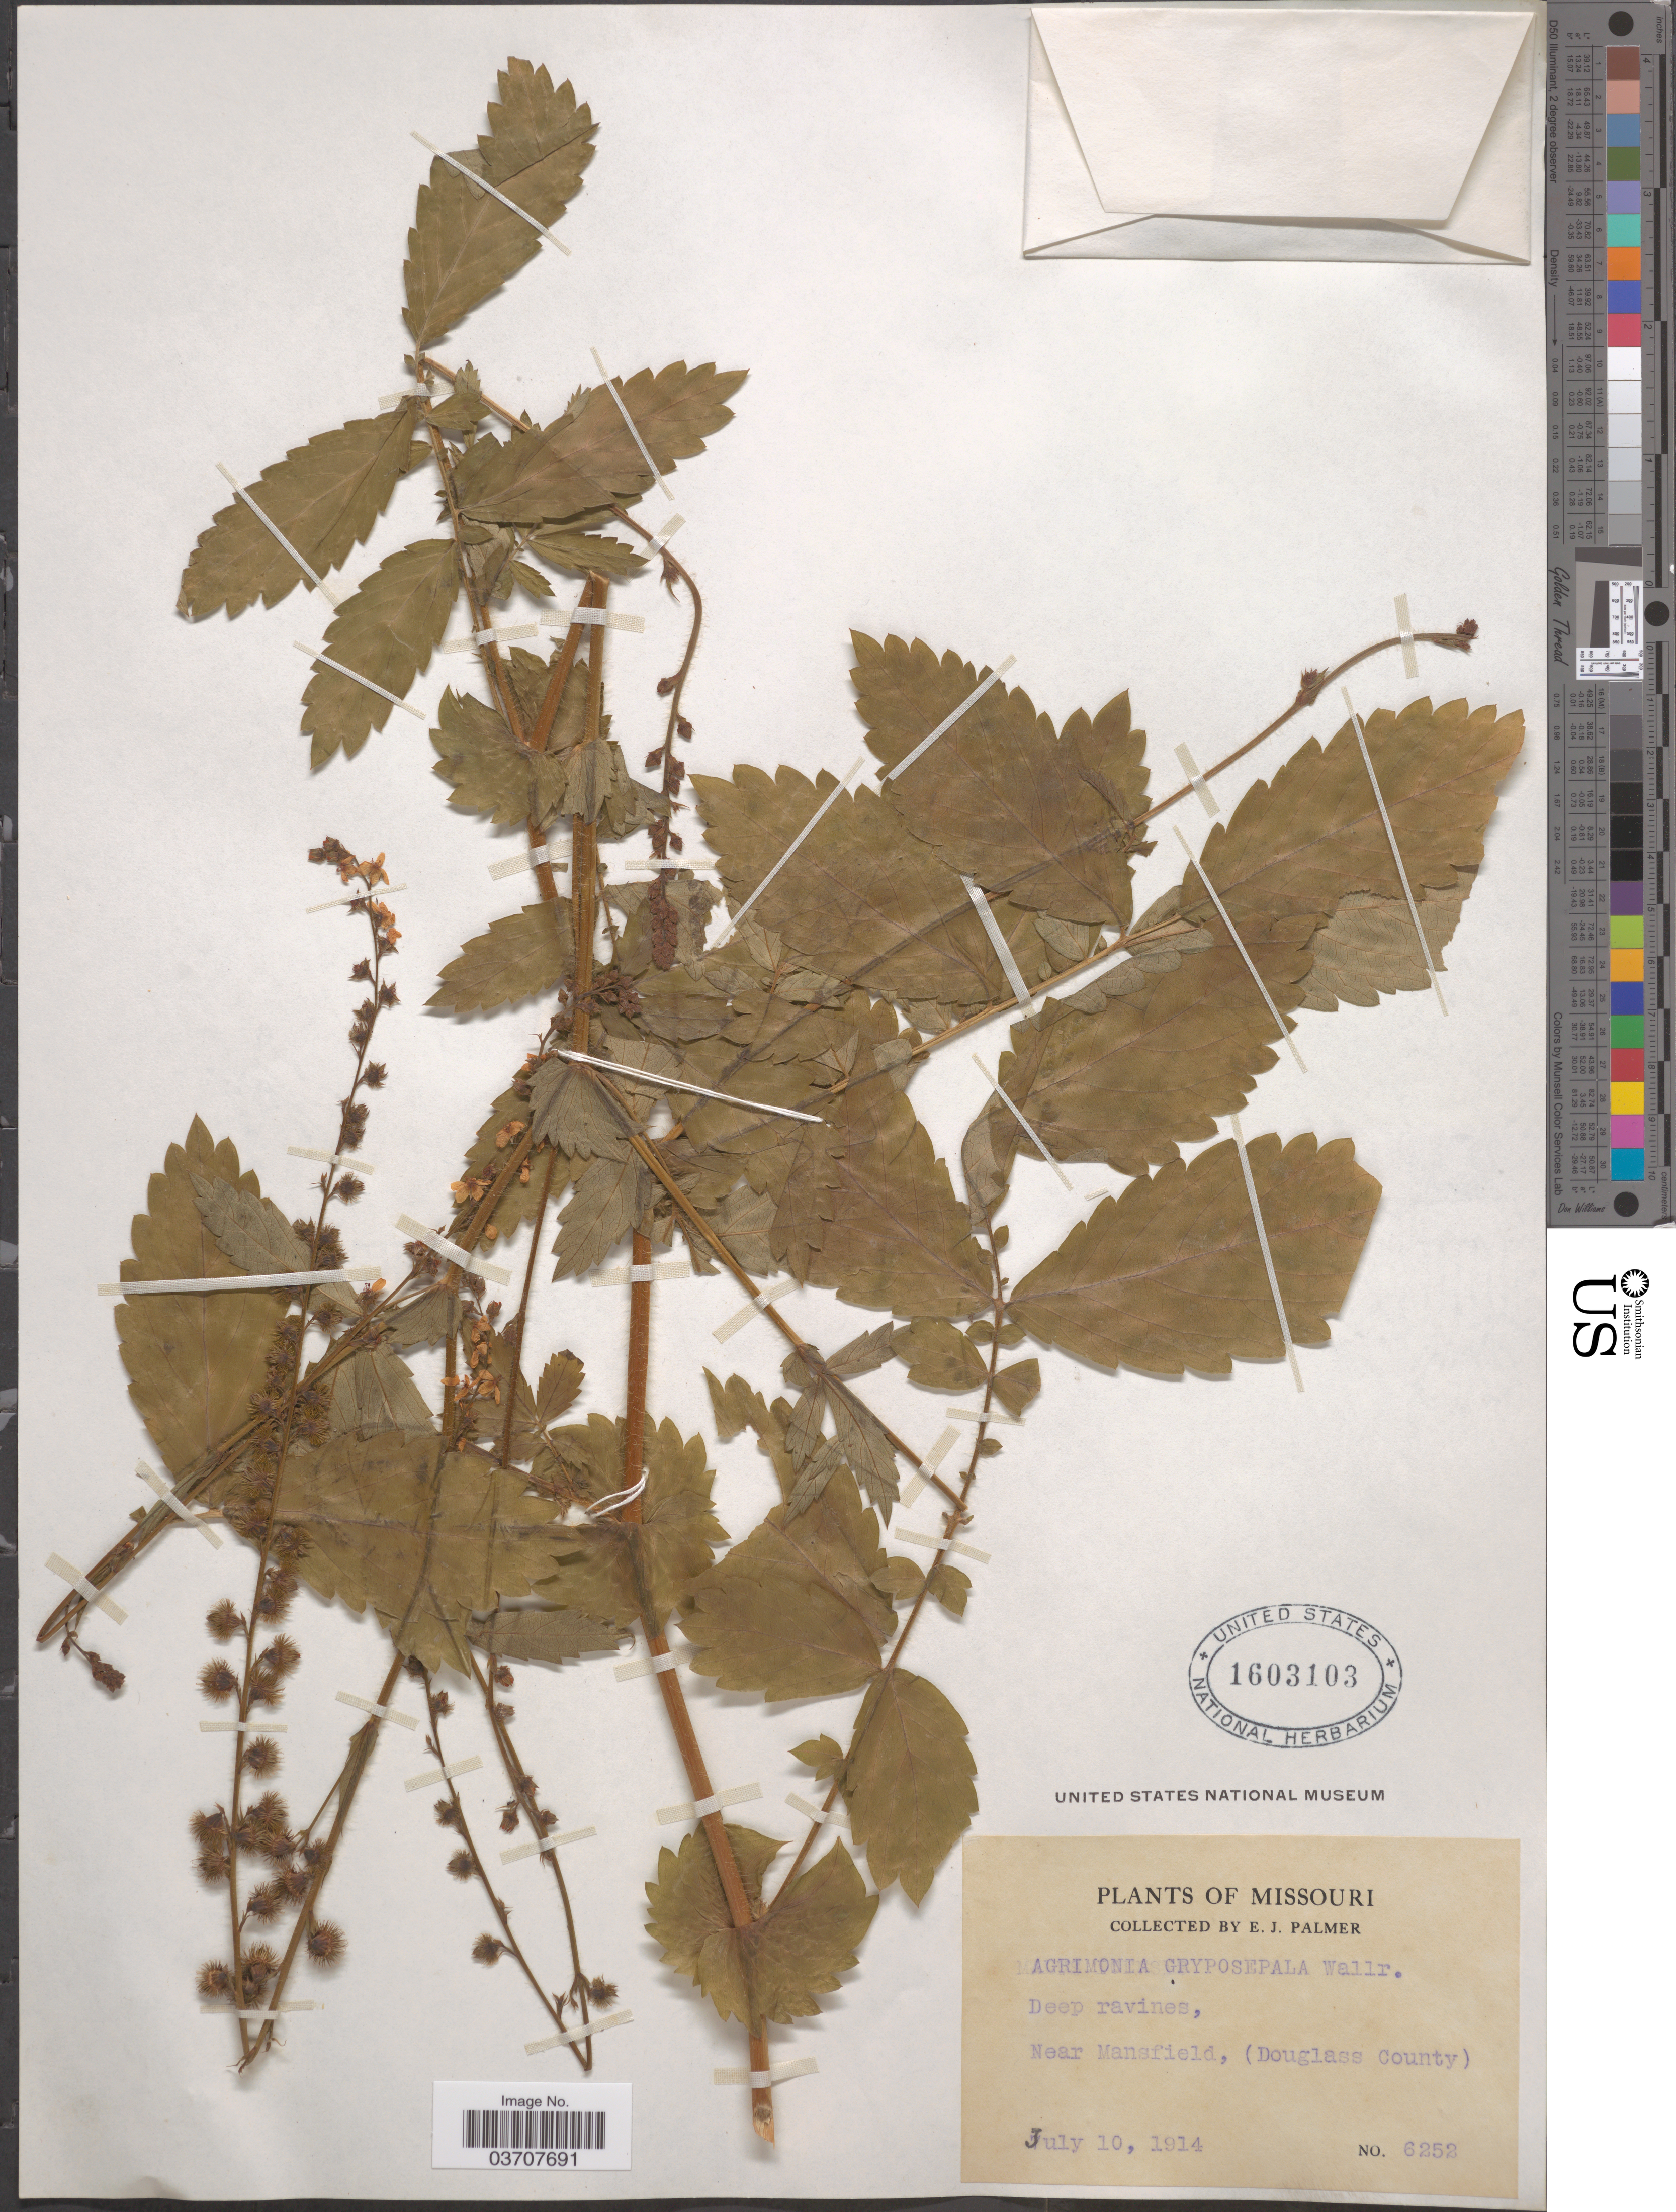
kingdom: Plantae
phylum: Tracheophyta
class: Magnoliopsida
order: Rosales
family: Rosaceae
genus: Agrimonia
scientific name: Agrimonia gryposepala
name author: Wallr.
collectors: E. J. Palmer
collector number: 6252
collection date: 1914-07-10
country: United States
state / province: Missouri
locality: Near Mansfield, (Douglass County).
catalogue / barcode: US 1603103